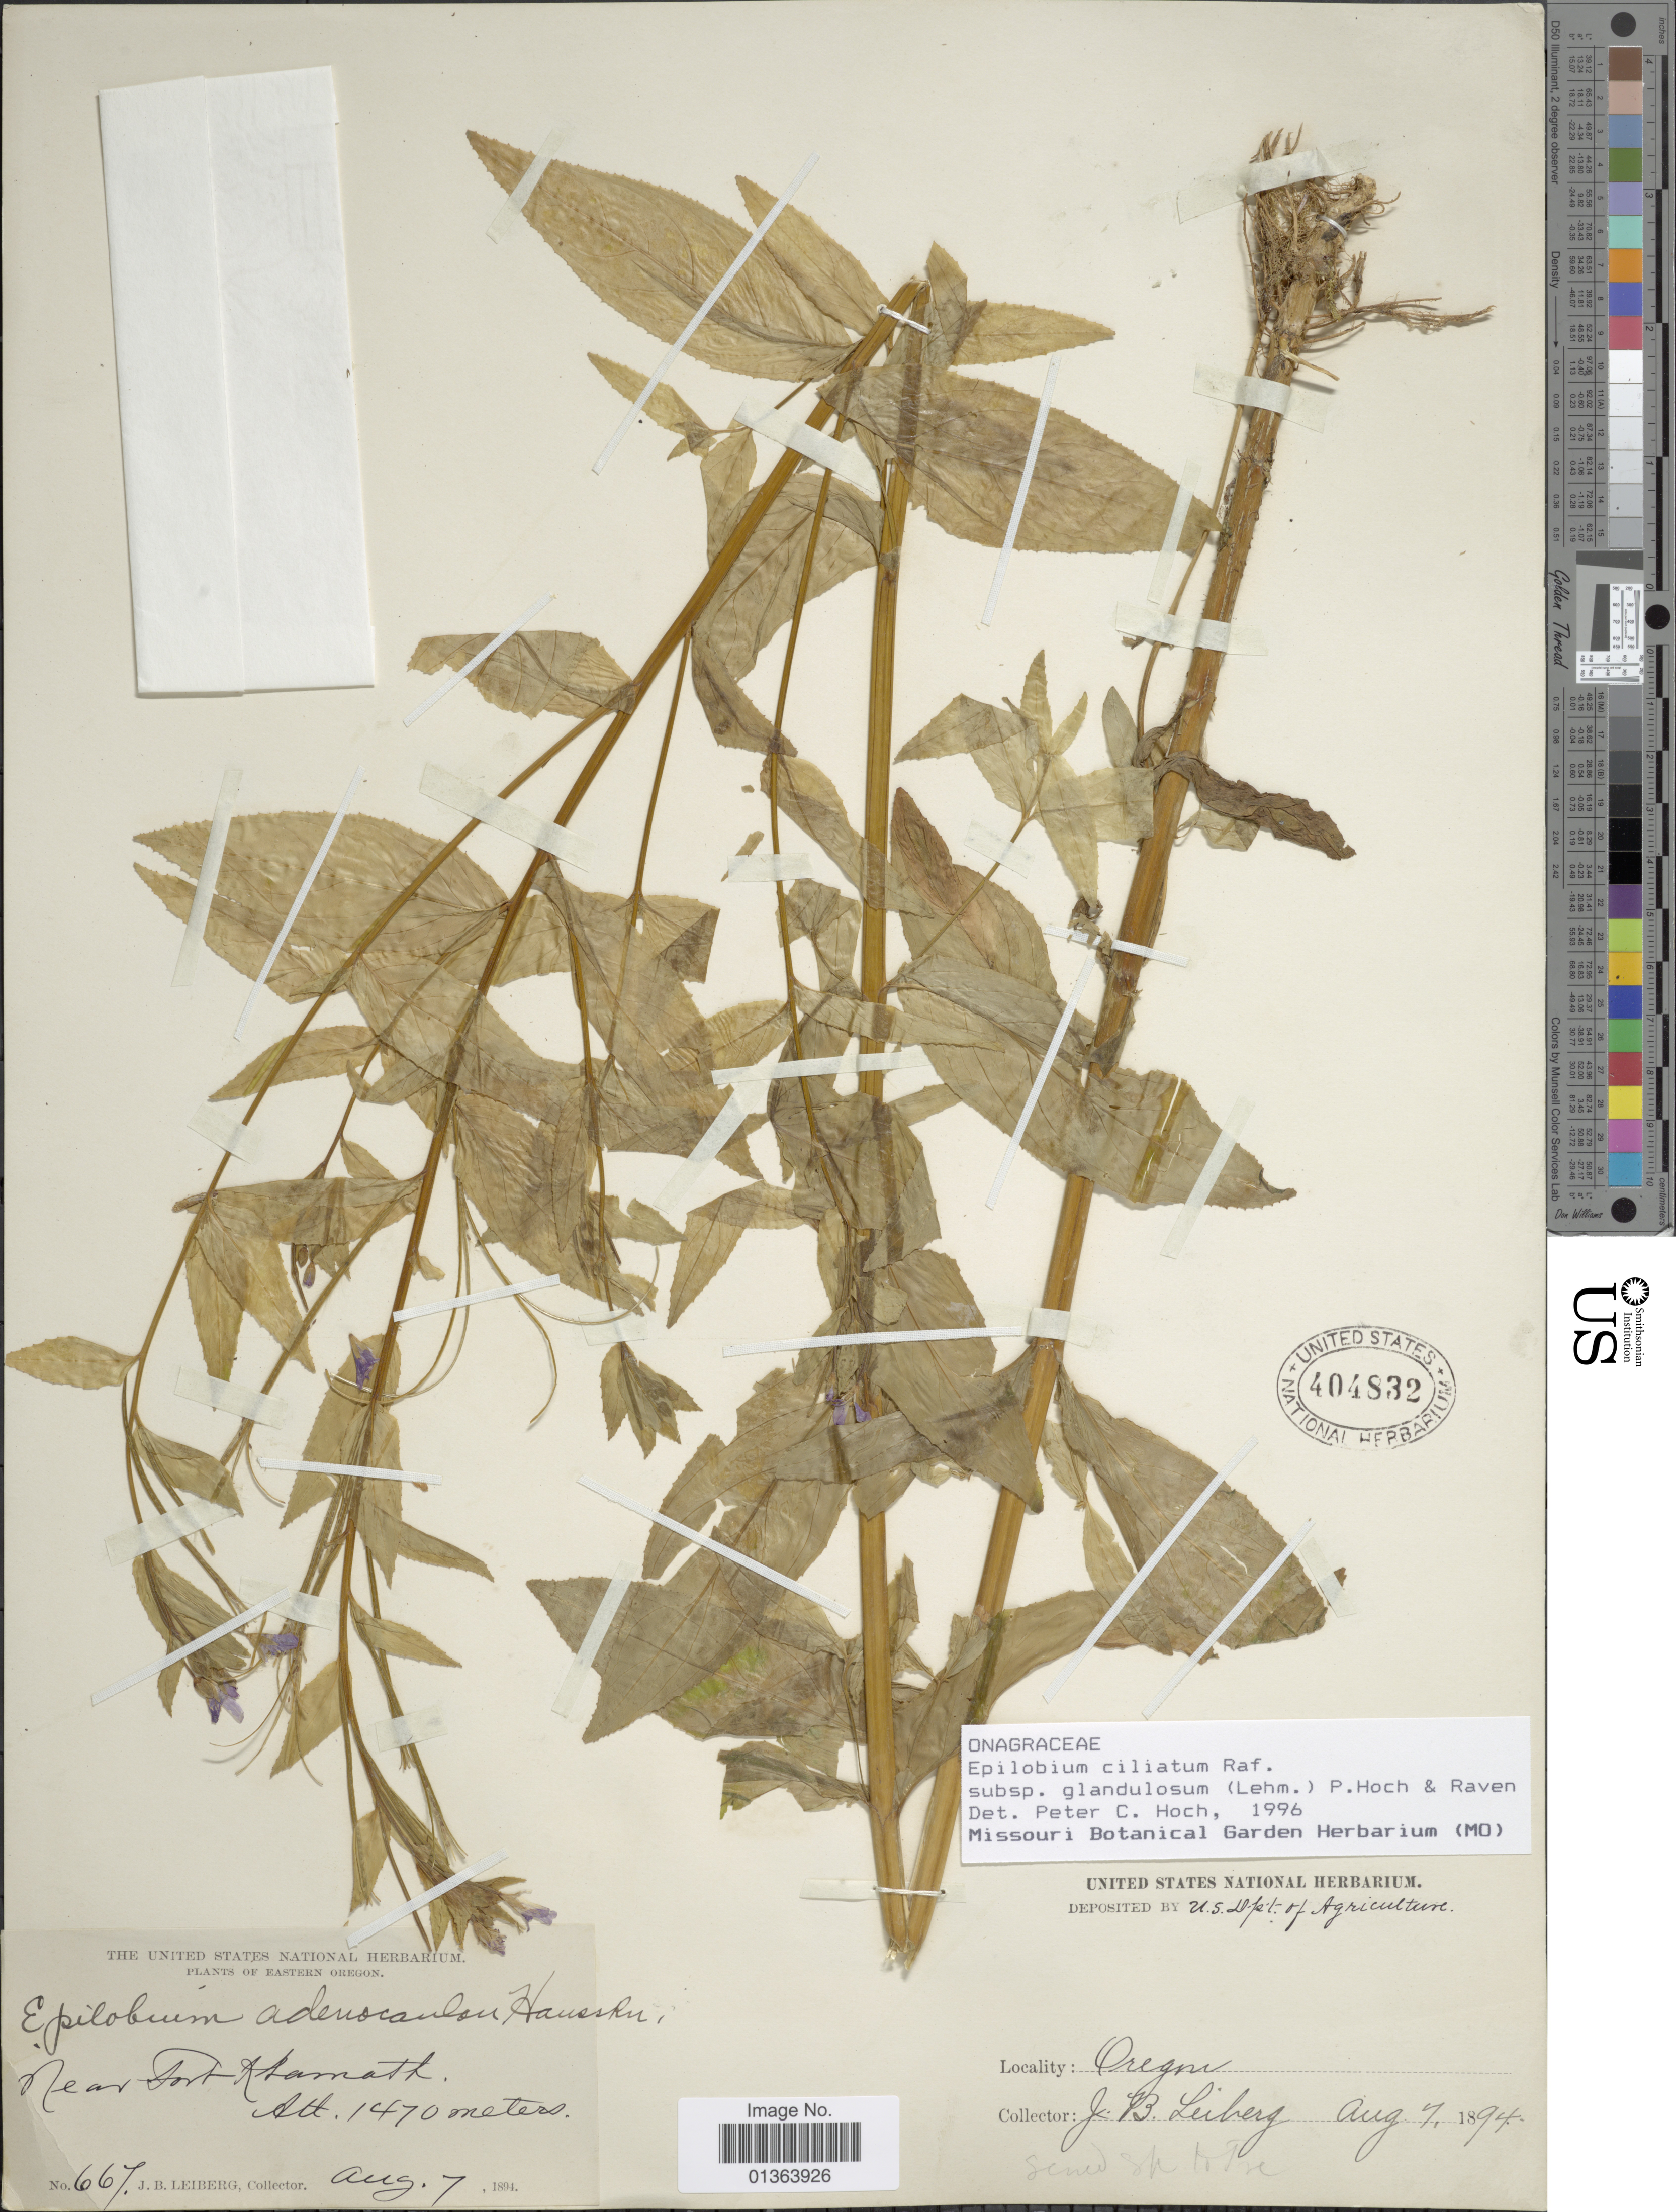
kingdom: Plantae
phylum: Tracheophyta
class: Magnoliopsida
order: Myrtales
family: Onagraceae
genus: Epilobium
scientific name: Epilobium ciliatum subsp. glandulosum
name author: (Lehm.) Hoch & P.H. Raven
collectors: J. B. Leiberg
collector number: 667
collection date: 1894-08-07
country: United States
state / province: Oregon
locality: Eastern Oregon, near Fort Klamath.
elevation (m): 1470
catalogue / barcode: US 404832